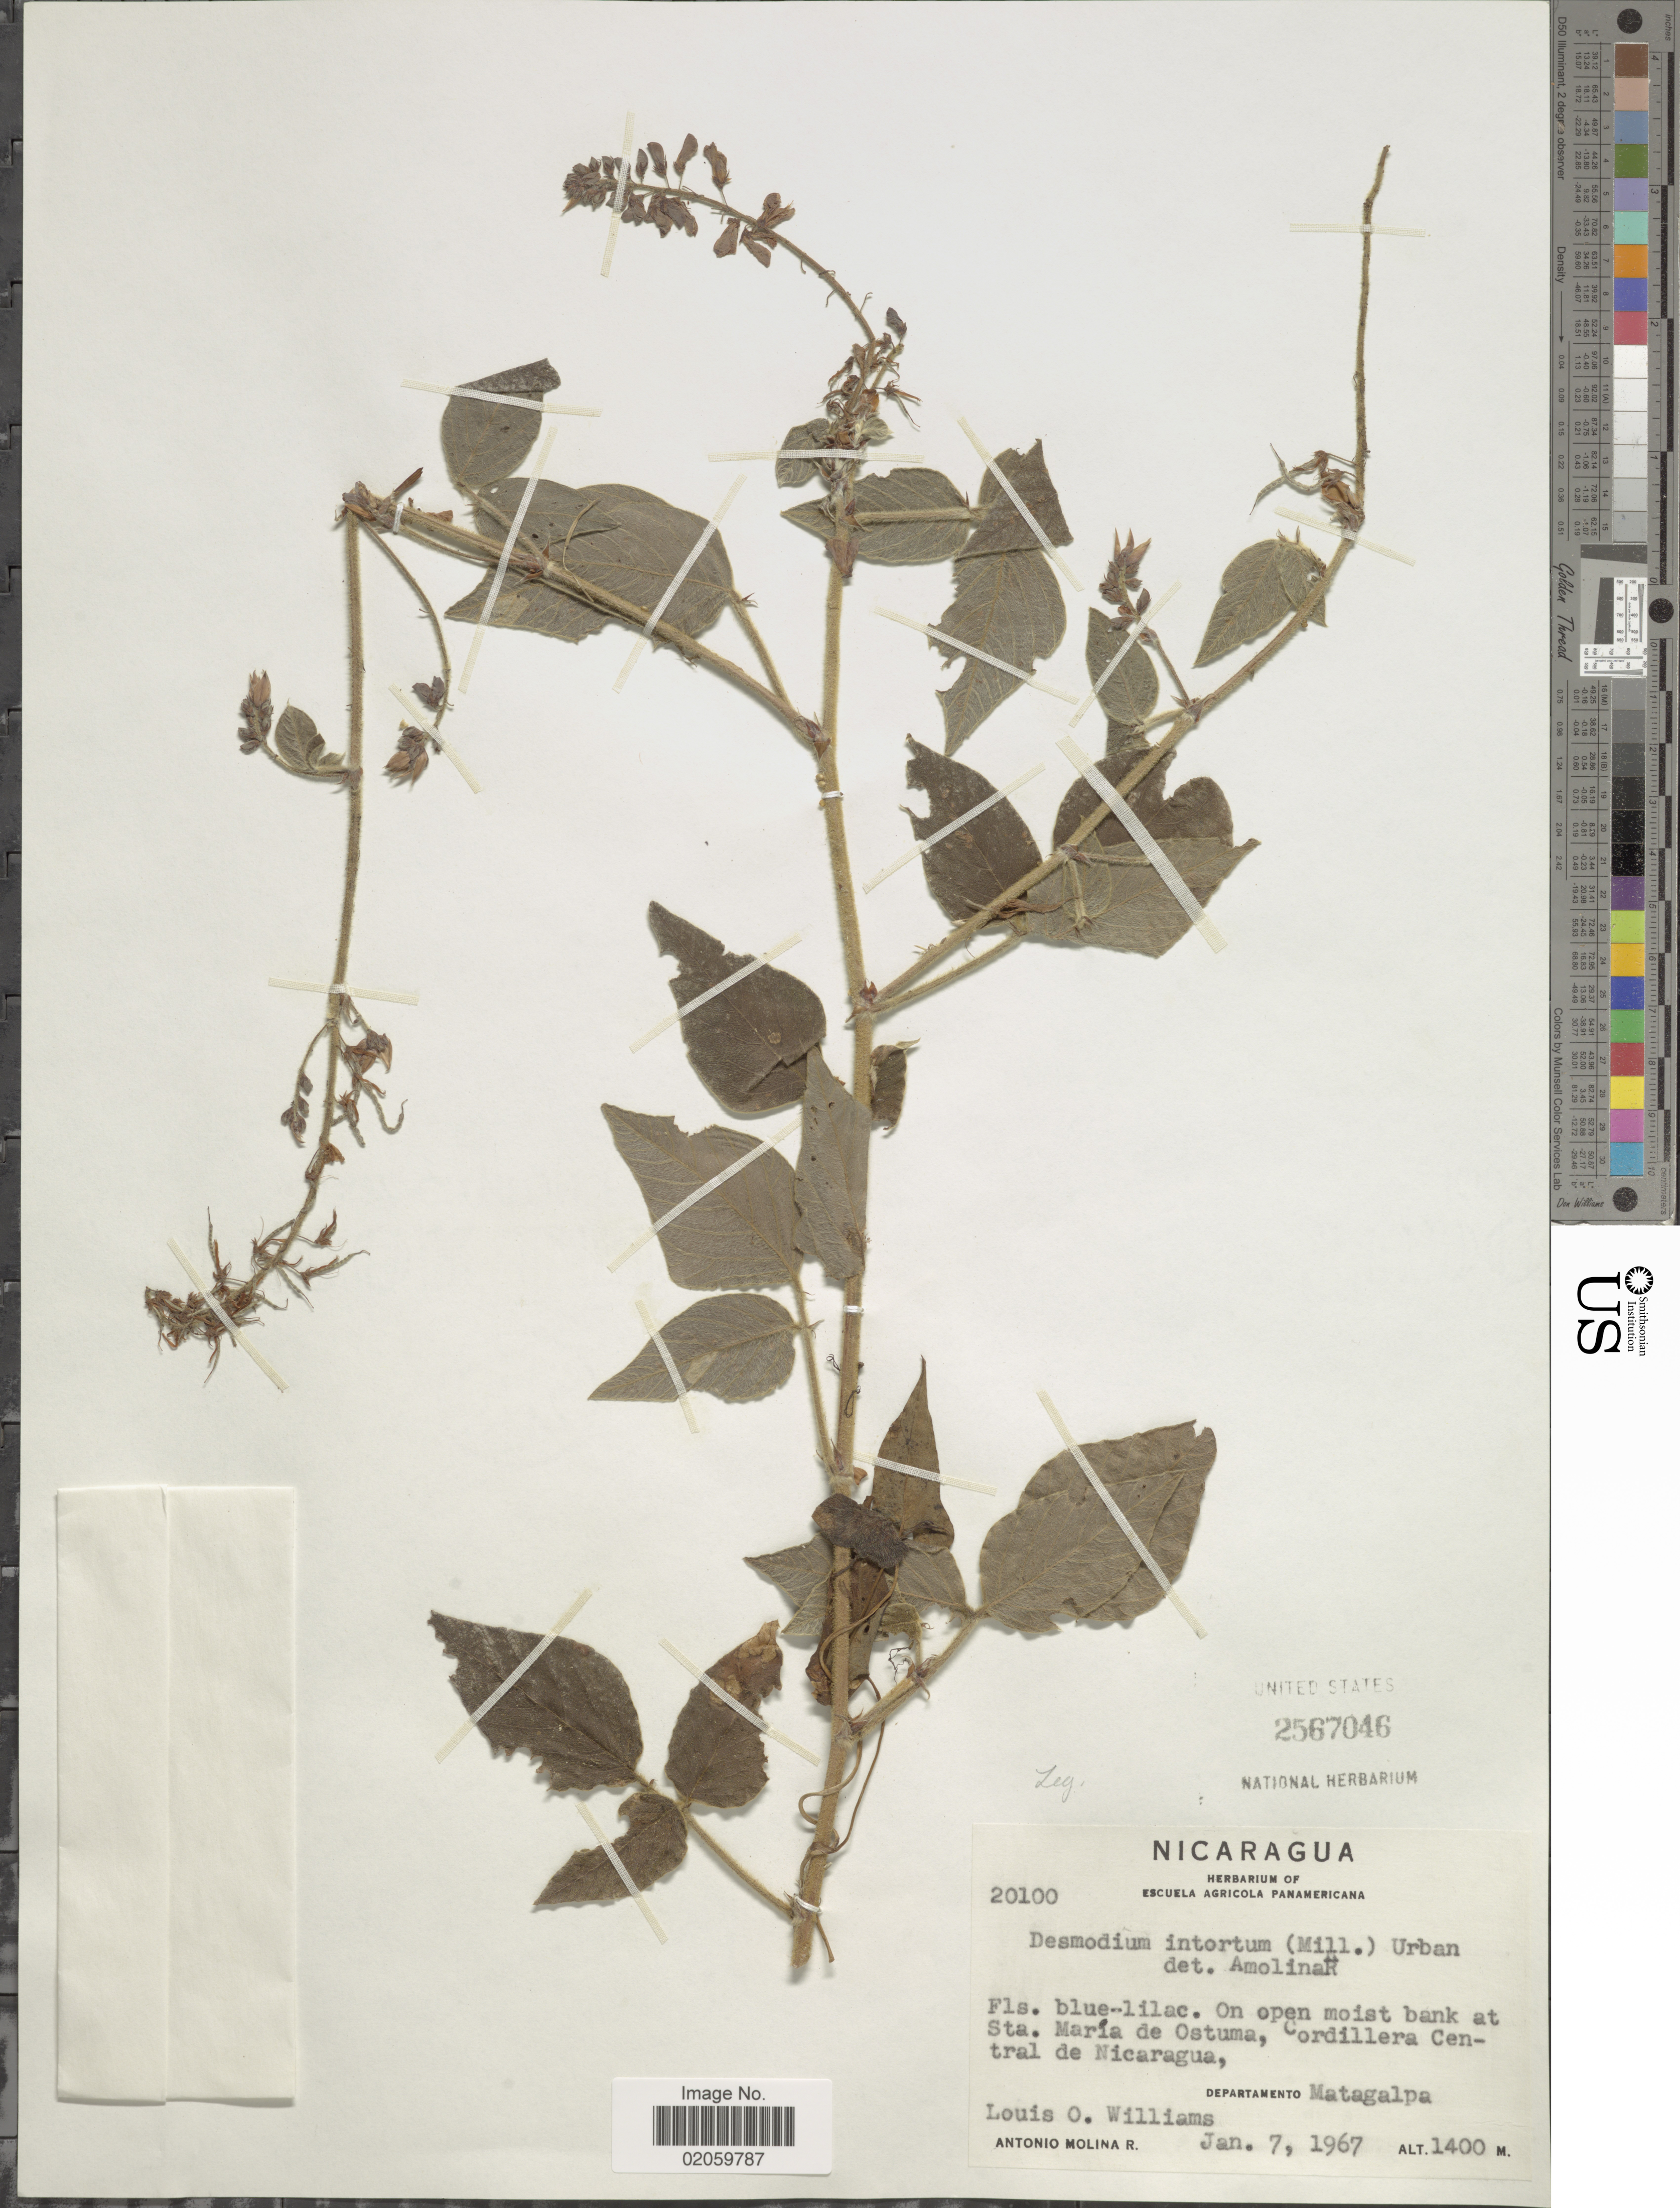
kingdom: Plantae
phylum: Tracheophyta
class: Magnoliopsida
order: Fabales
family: Fabaceae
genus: Desmodium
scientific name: Desmodium intortum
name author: (Mill.) Urb.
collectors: L. O. Williams & A. Molina R.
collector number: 20100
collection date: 1967-01-07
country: Nicaragua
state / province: Matagalpa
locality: Sta. Maria de ostuma, Cordillera Central de Nicaragua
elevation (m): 1400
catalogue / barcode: US 2567046